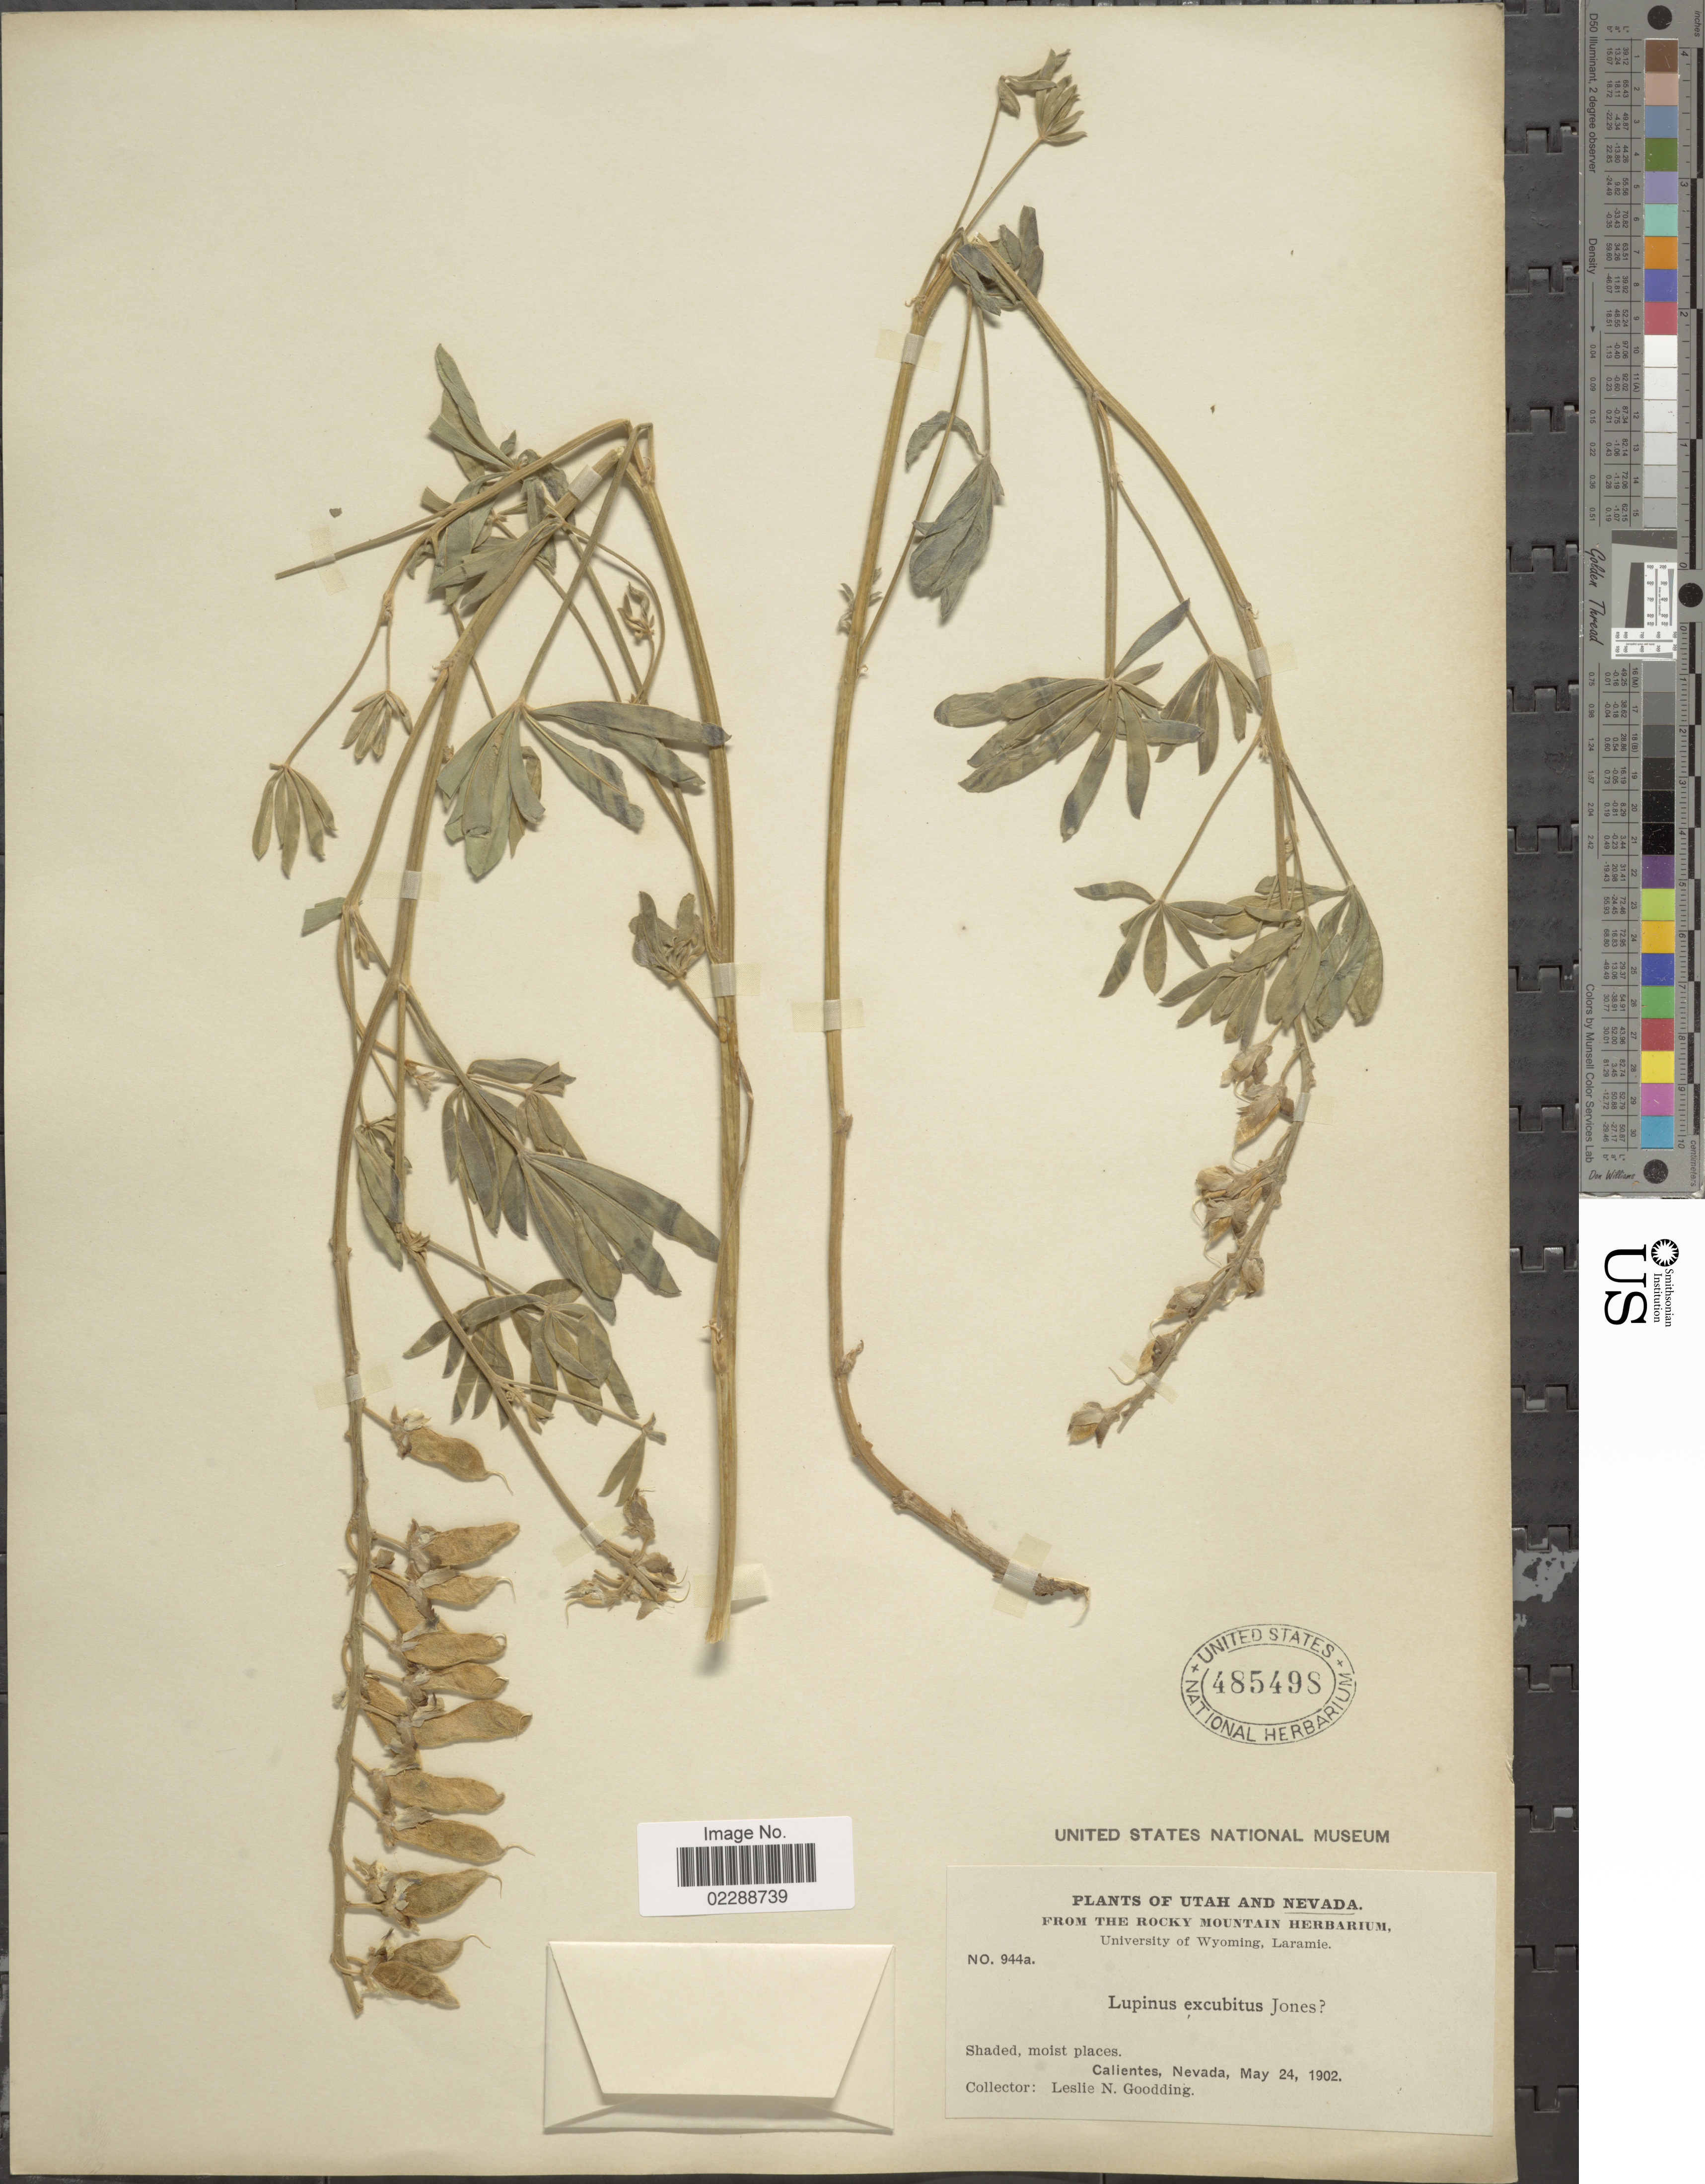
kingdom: Plantae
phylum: Tracheophyta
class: Magnoliopsida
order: Fabales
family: Fabaceae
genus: Lupinus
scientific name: Lupinus sp.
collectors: L. N. Goodding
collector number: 944a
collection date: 1902-05-24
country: United States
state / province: Nevada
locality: Calientos, Nevada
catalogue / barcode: US 485498